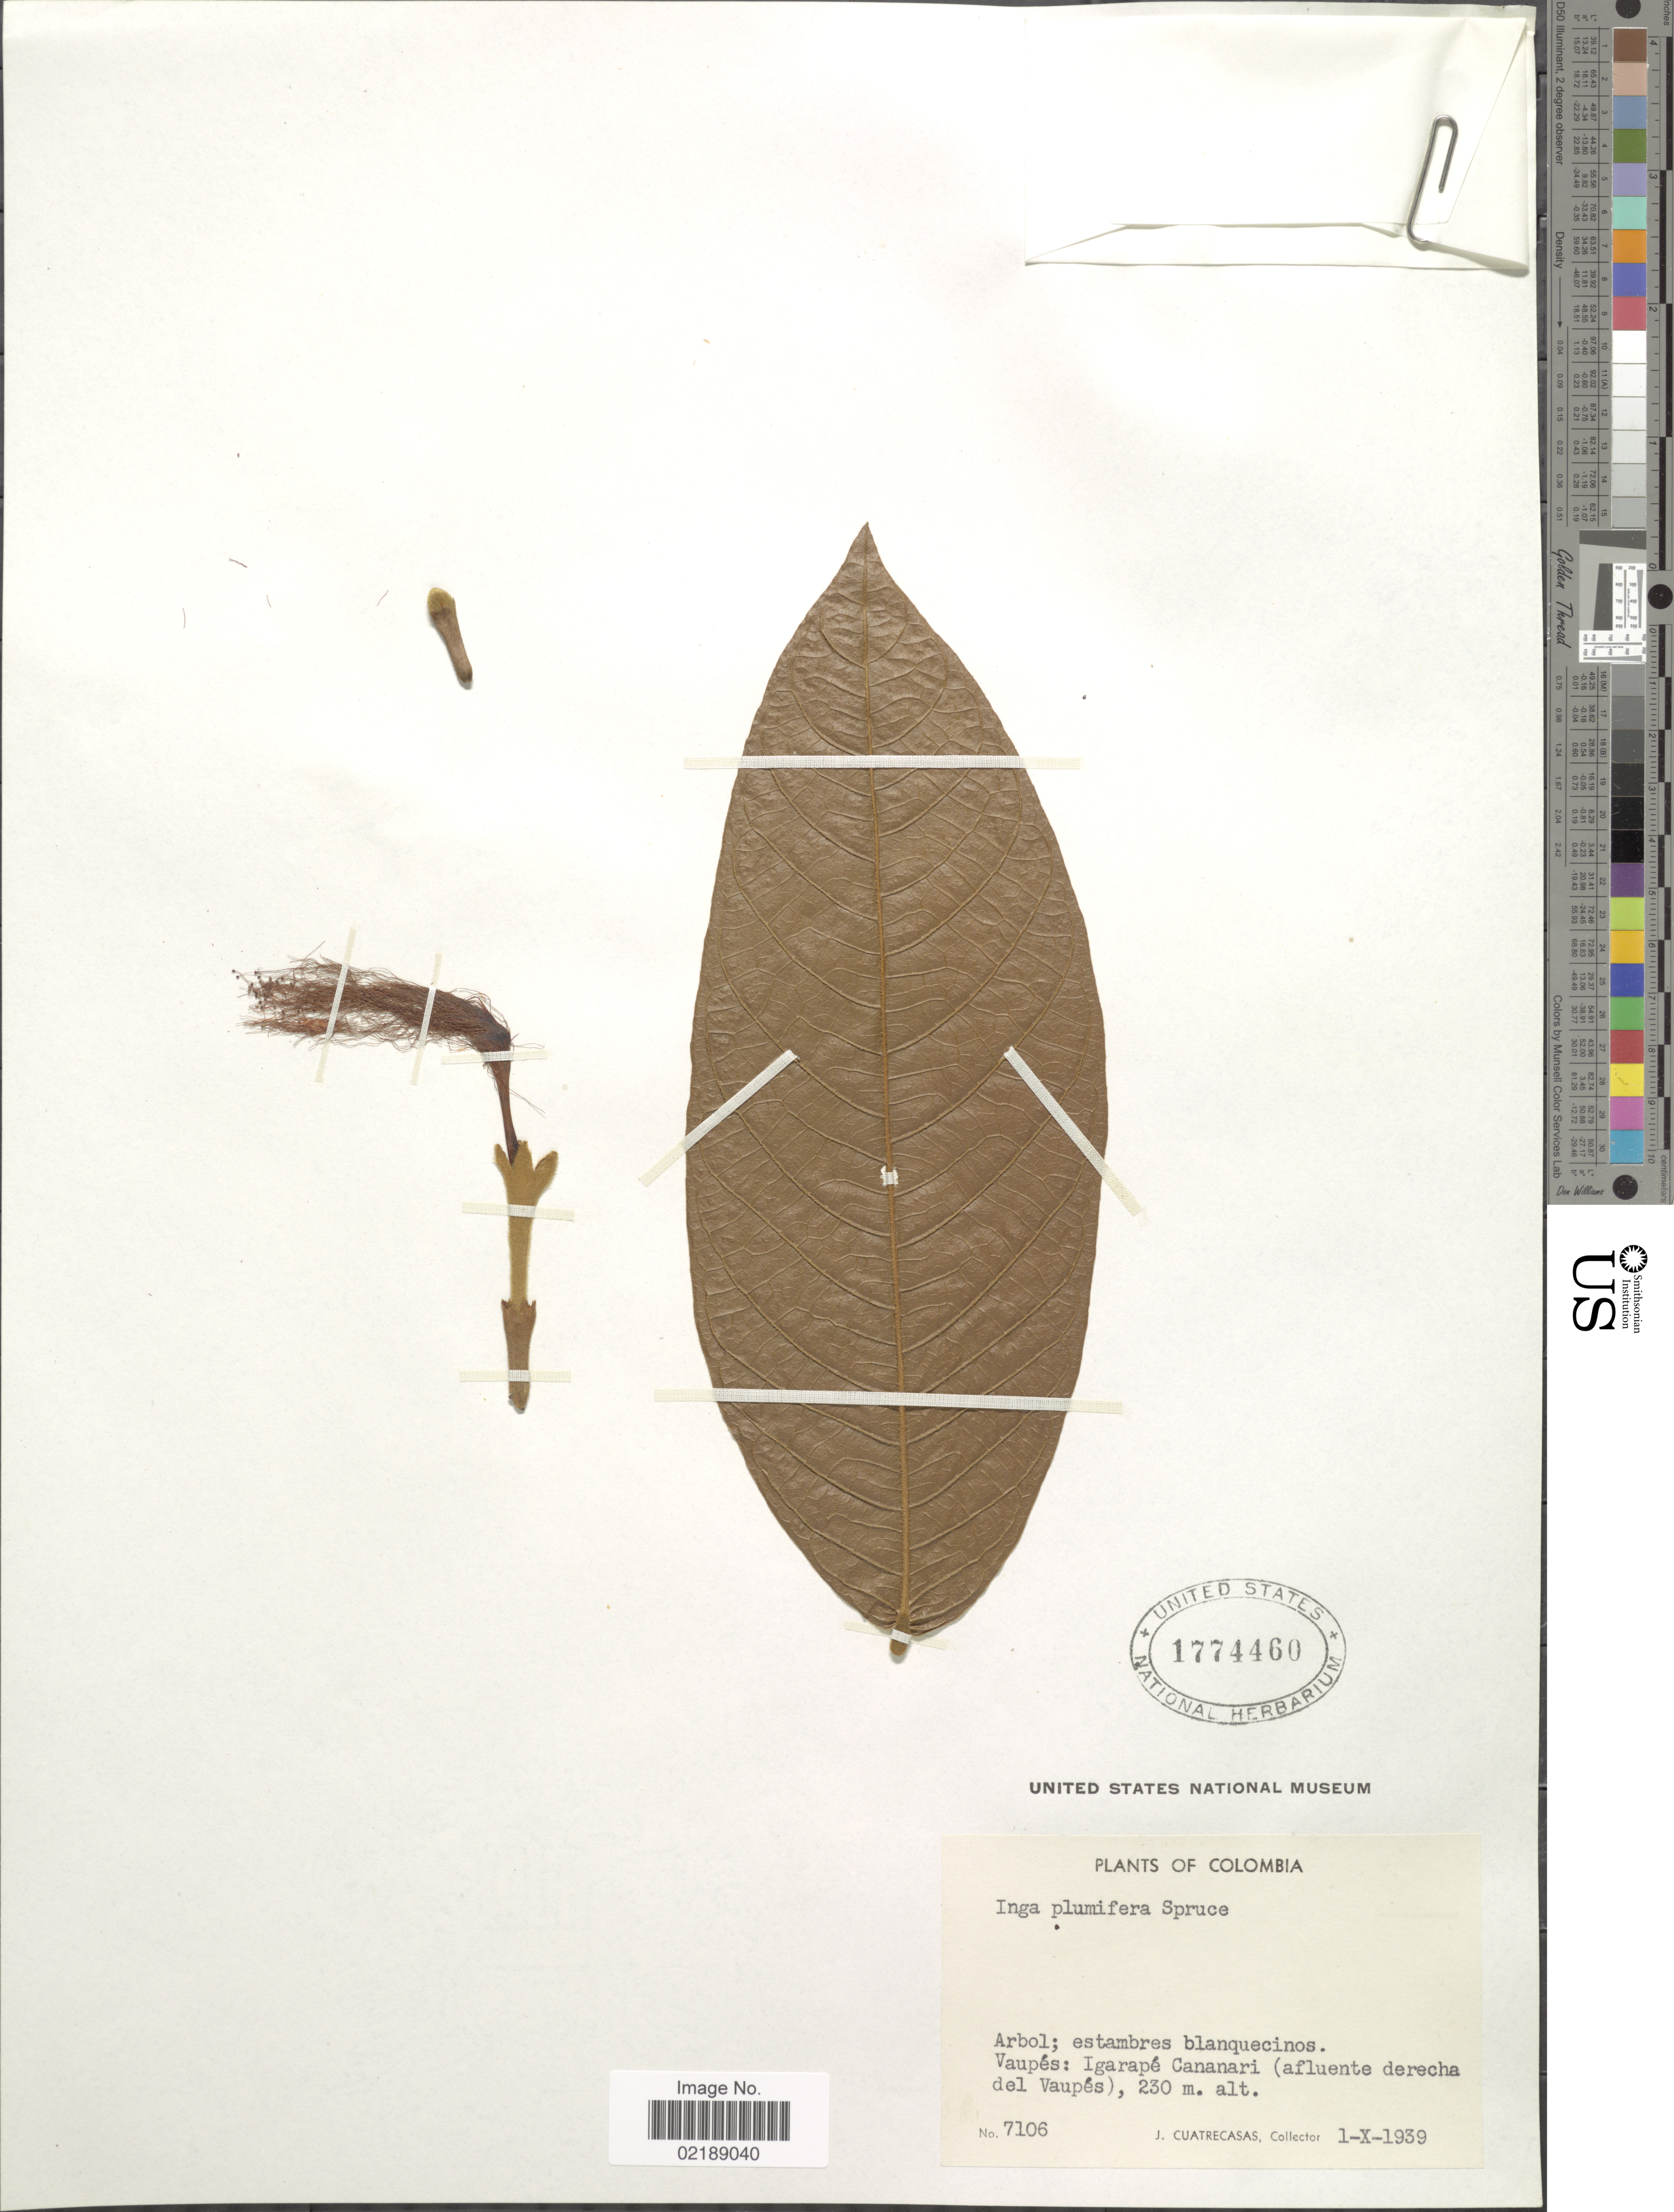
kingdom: Plantae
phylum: Tracheophyta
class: Magnoliopsida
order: Fabales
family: Fabaceae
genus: Inga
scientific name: Inga plumifera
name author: Spruce ex Benth.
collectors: J. Cuatrecasas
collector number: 7106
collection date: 1939-10-01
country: Colombia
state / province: Vaupés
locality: Igarape Cananari (afluente derecha del Vaupes)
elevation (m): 230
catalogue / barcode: US 1774460